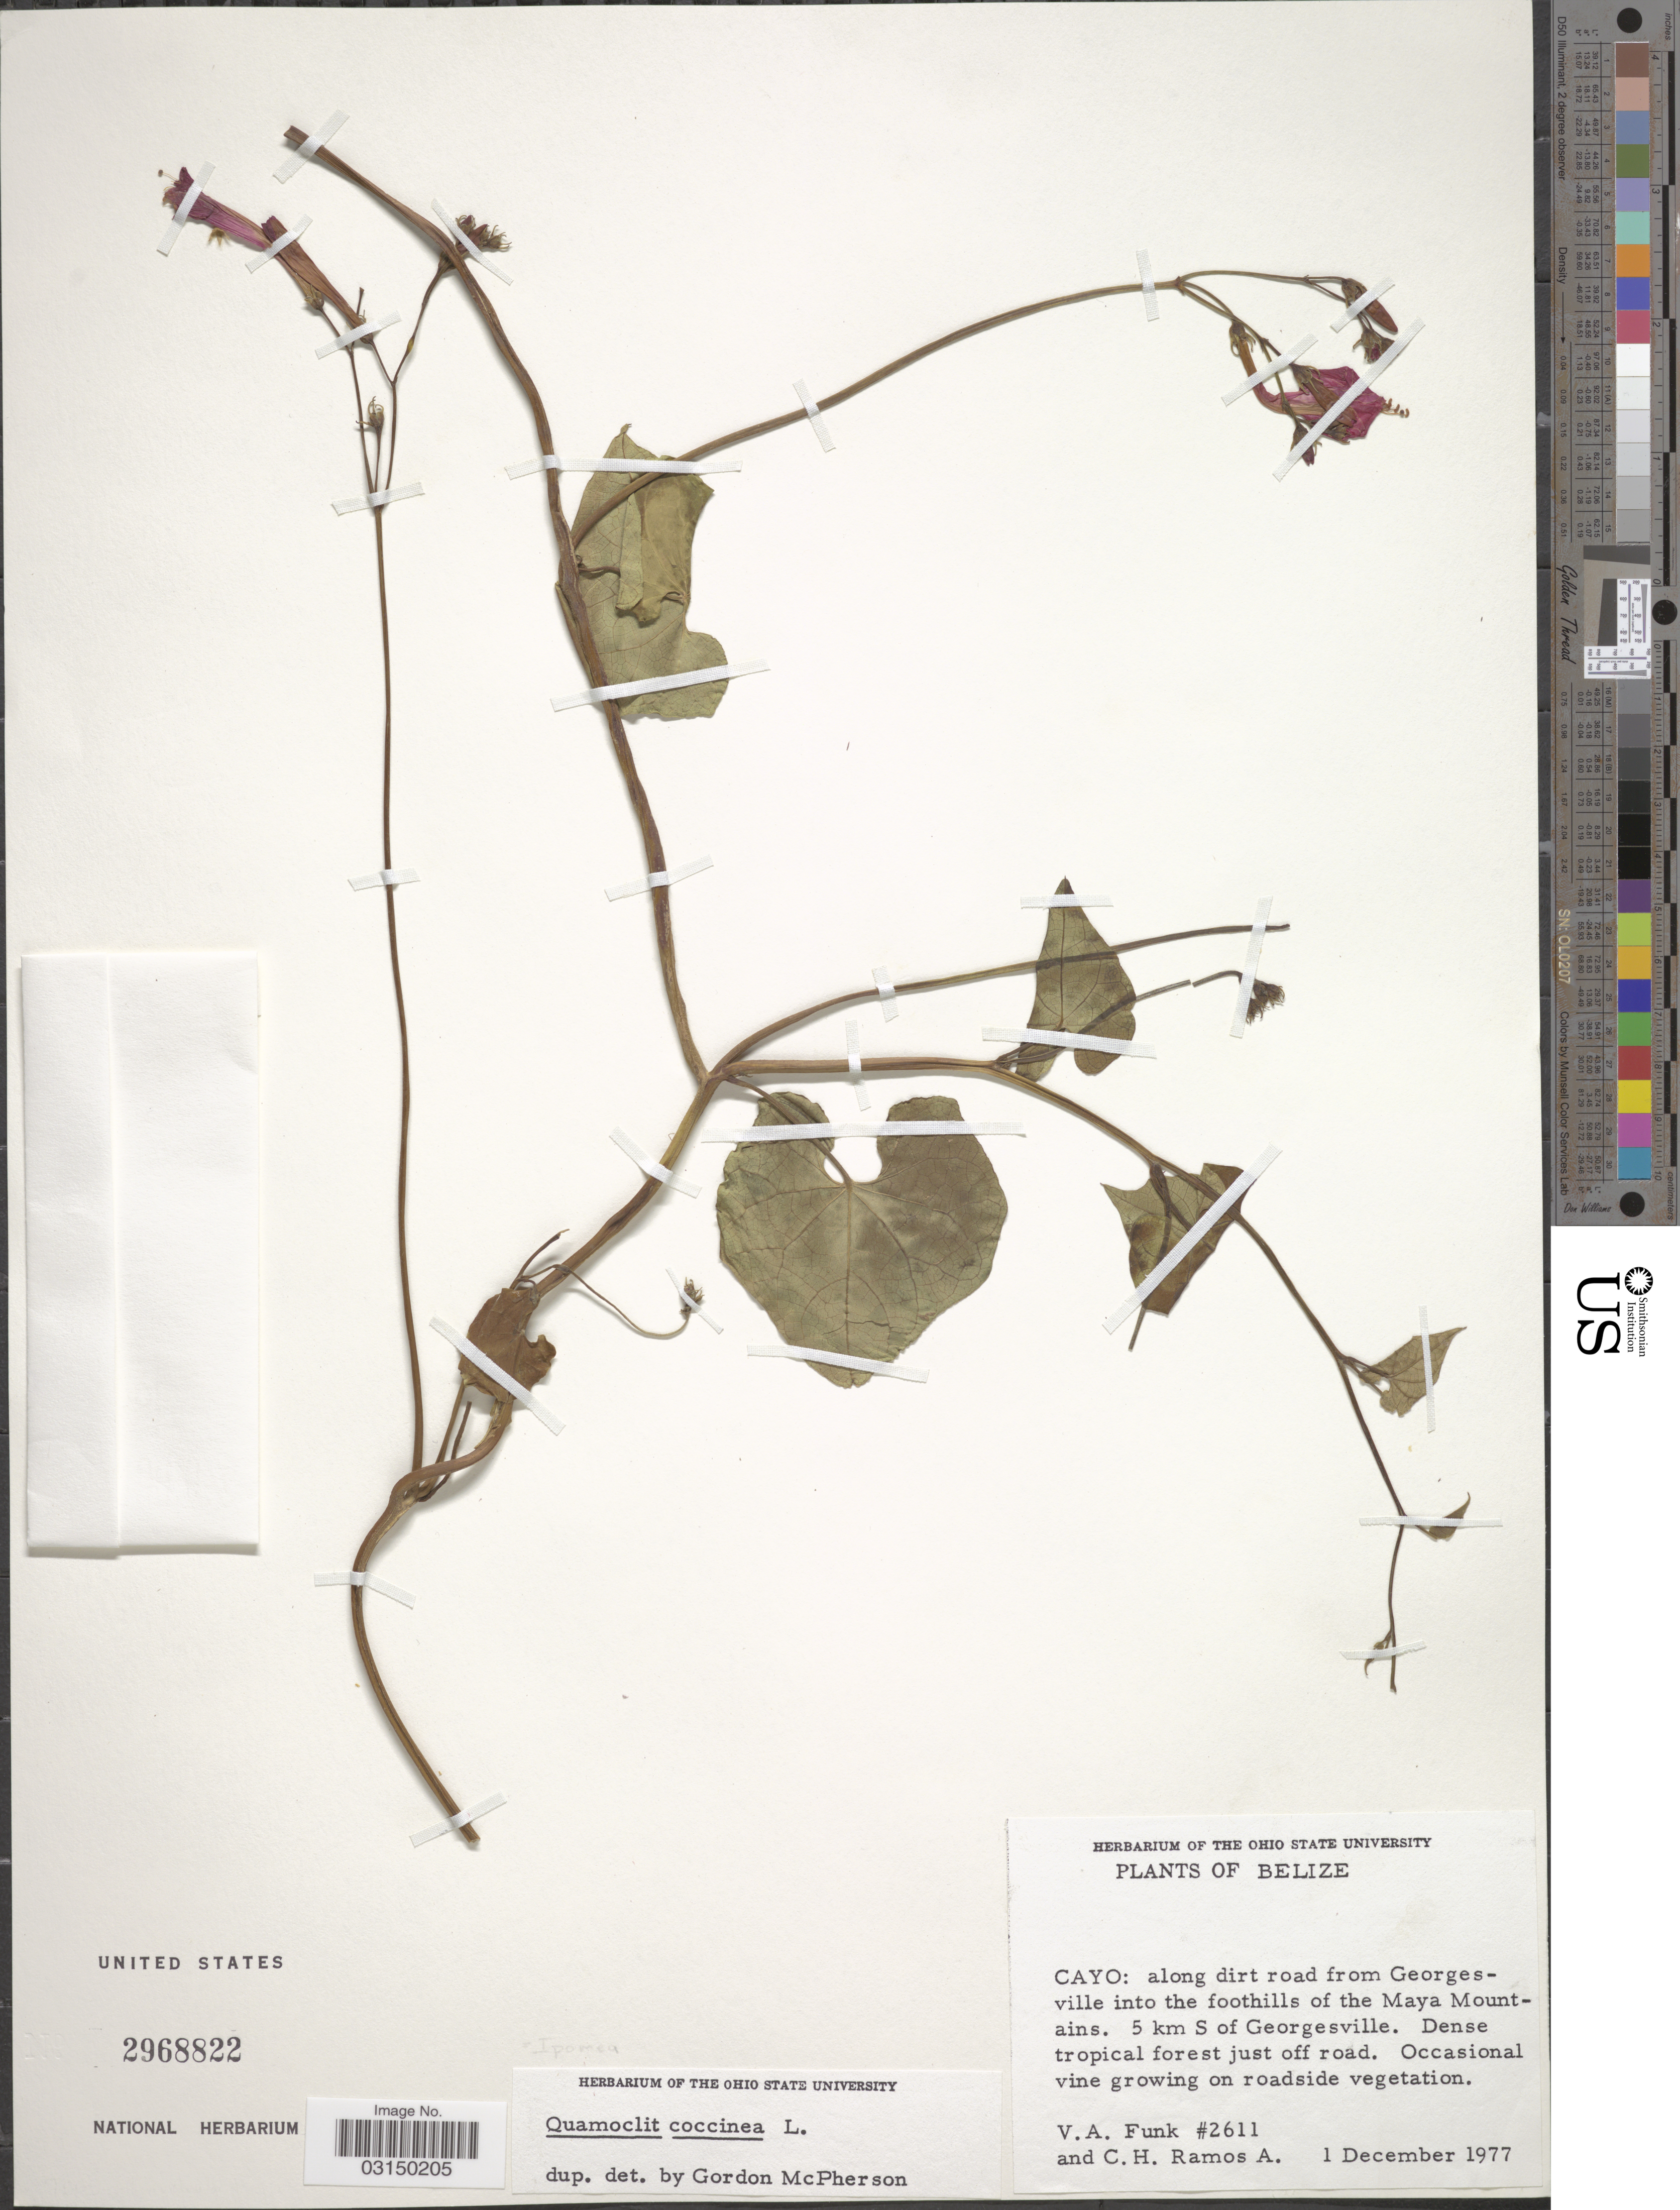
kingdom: Plantae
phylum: Tracheophyta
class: Magnoliopsida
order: Solanales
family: Convolvulaceae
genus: Ipomoea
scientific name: Ipomoea hederifolia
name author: L.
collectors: V. Funk & C. Ramos A.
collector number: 2611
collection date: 1977-12-01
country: Belize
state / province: Cayo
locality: Along dirt road from Georgesville into the foothills of the Maya Mountains. 5 km S of Georgesville.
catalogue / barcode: US 2968822